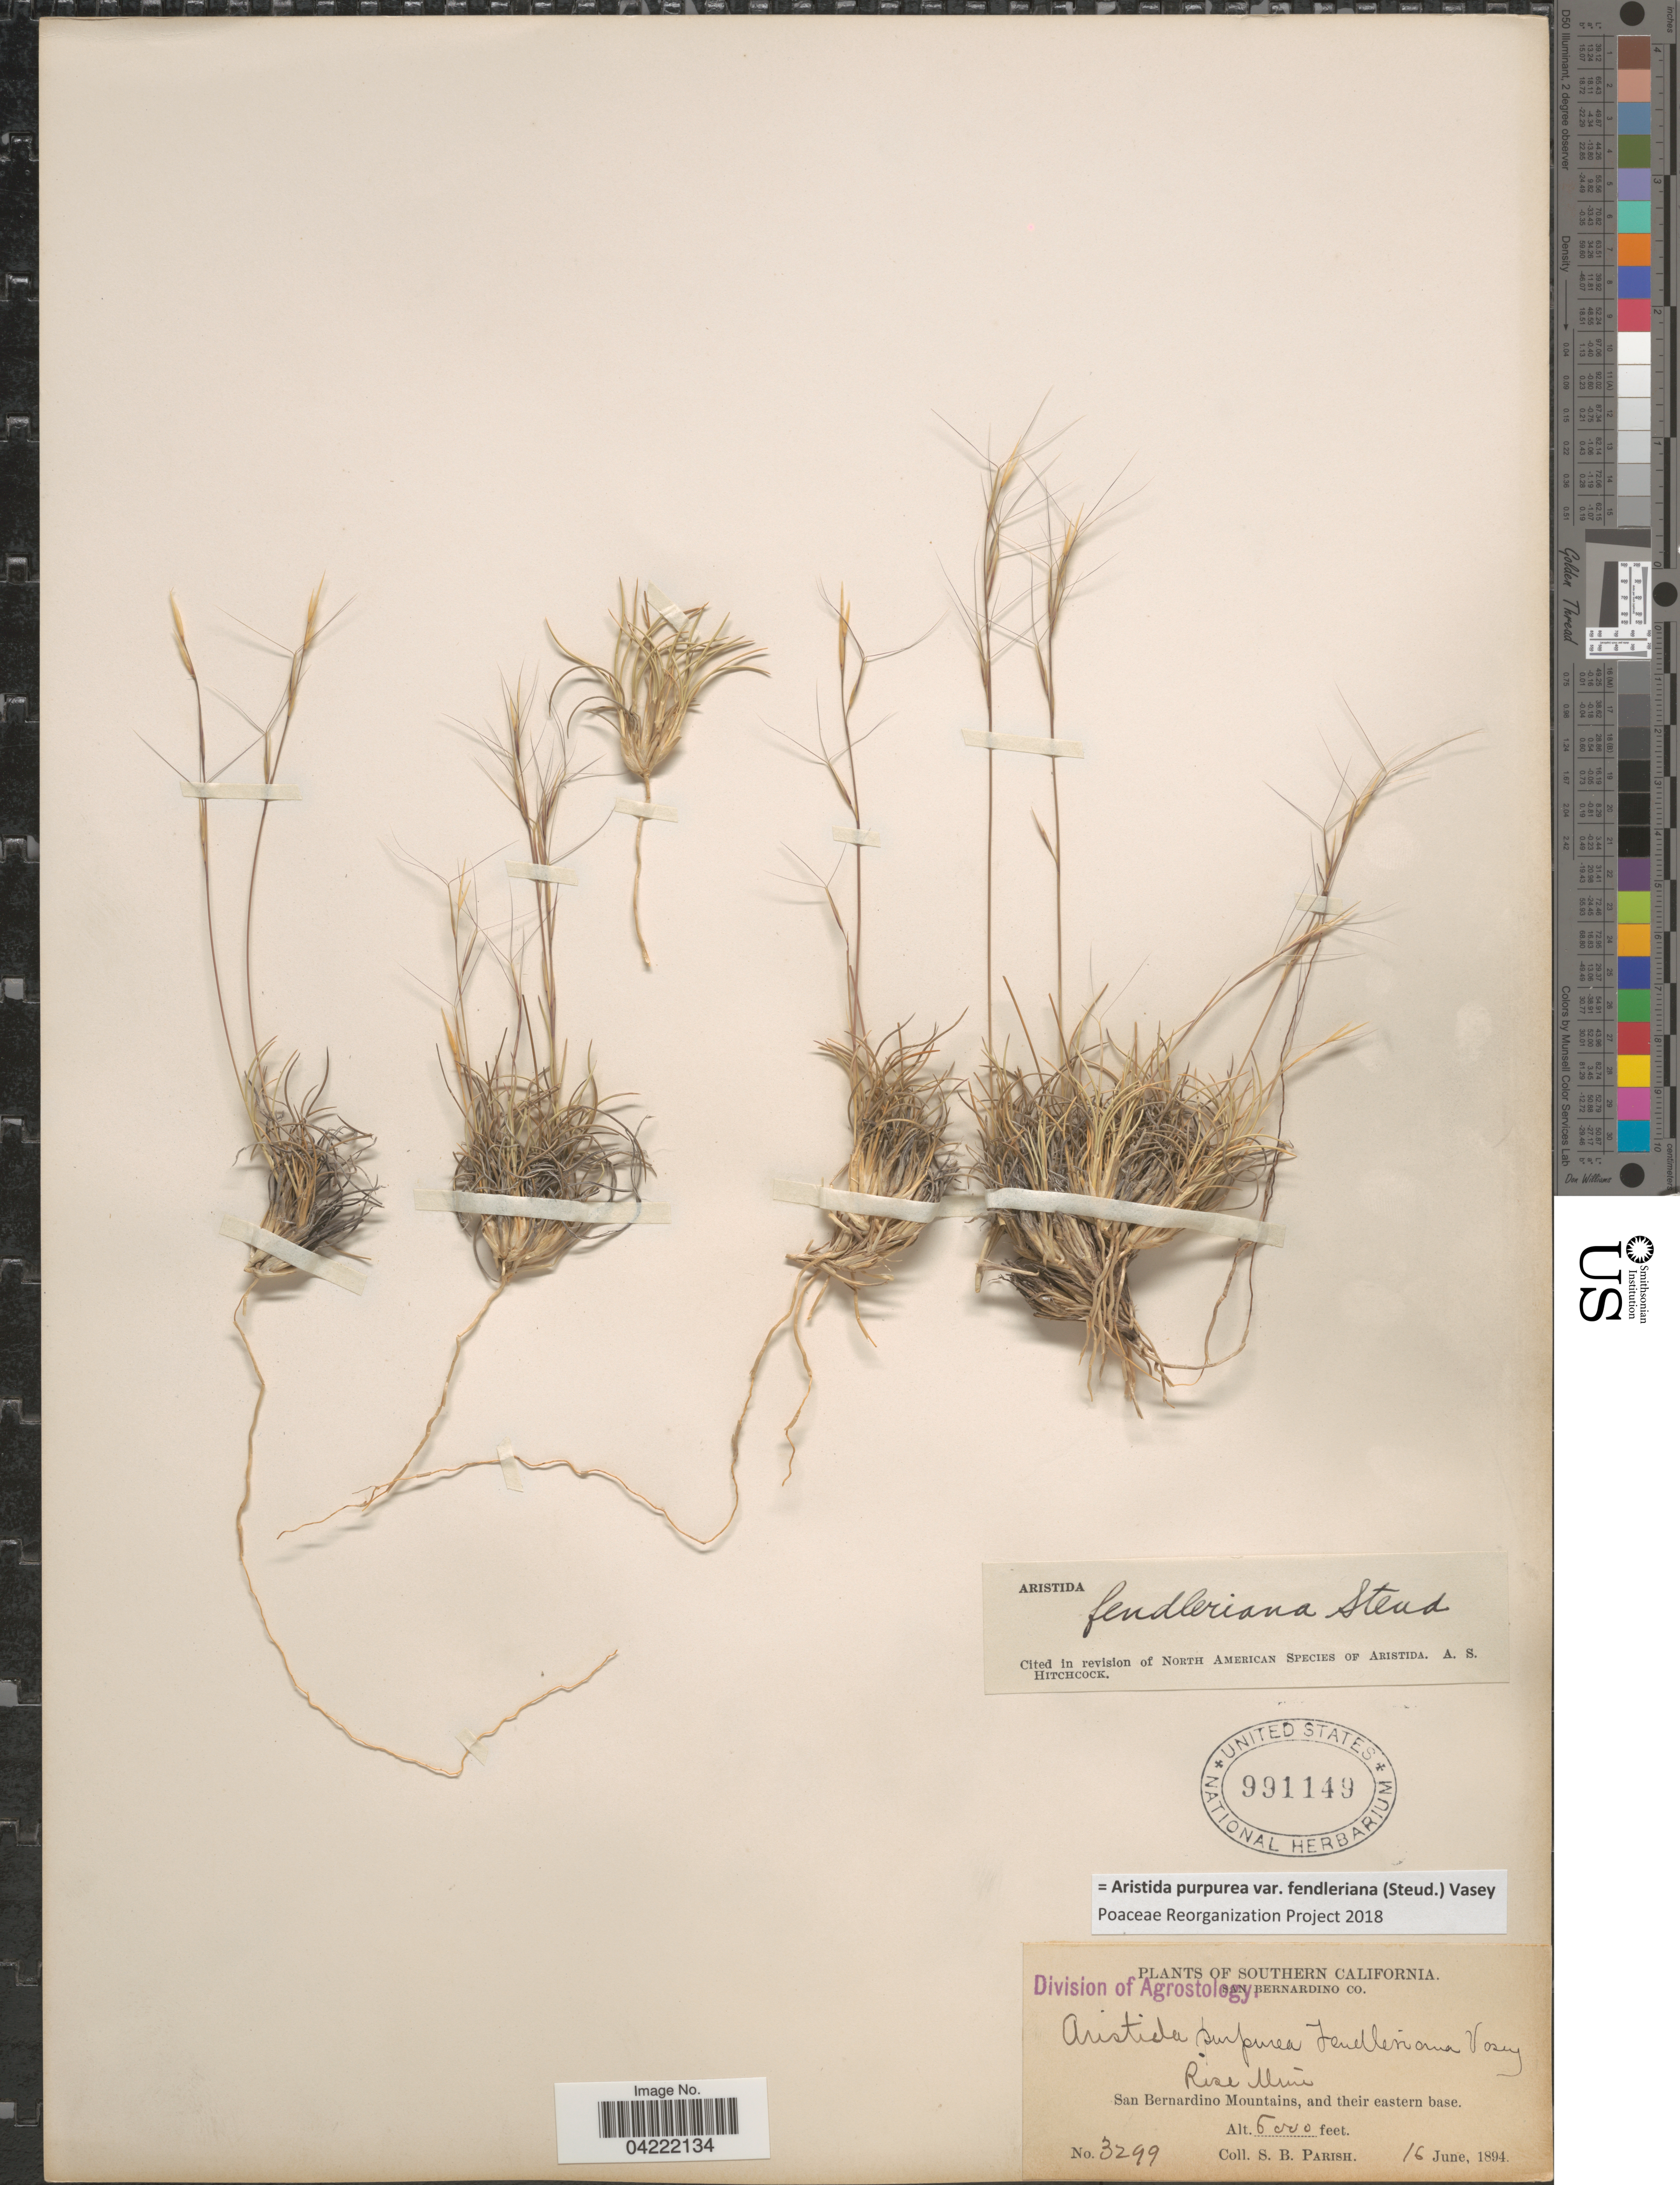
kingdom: Plantae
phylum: Tracheophyta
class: Liliopsida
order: Poales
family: Poaceae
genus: Aristida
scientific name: Aristida purpurea var. fendleriana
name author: (Steud.) Vasey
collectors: S. B. Parish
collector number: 3299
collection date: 1894-06-16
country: United States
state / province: California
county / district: San Bernardino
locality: Southern California. San Bernardino Co. San Bernardino Mountains, and their eastern base.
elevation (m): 1524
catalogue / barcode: US 991149